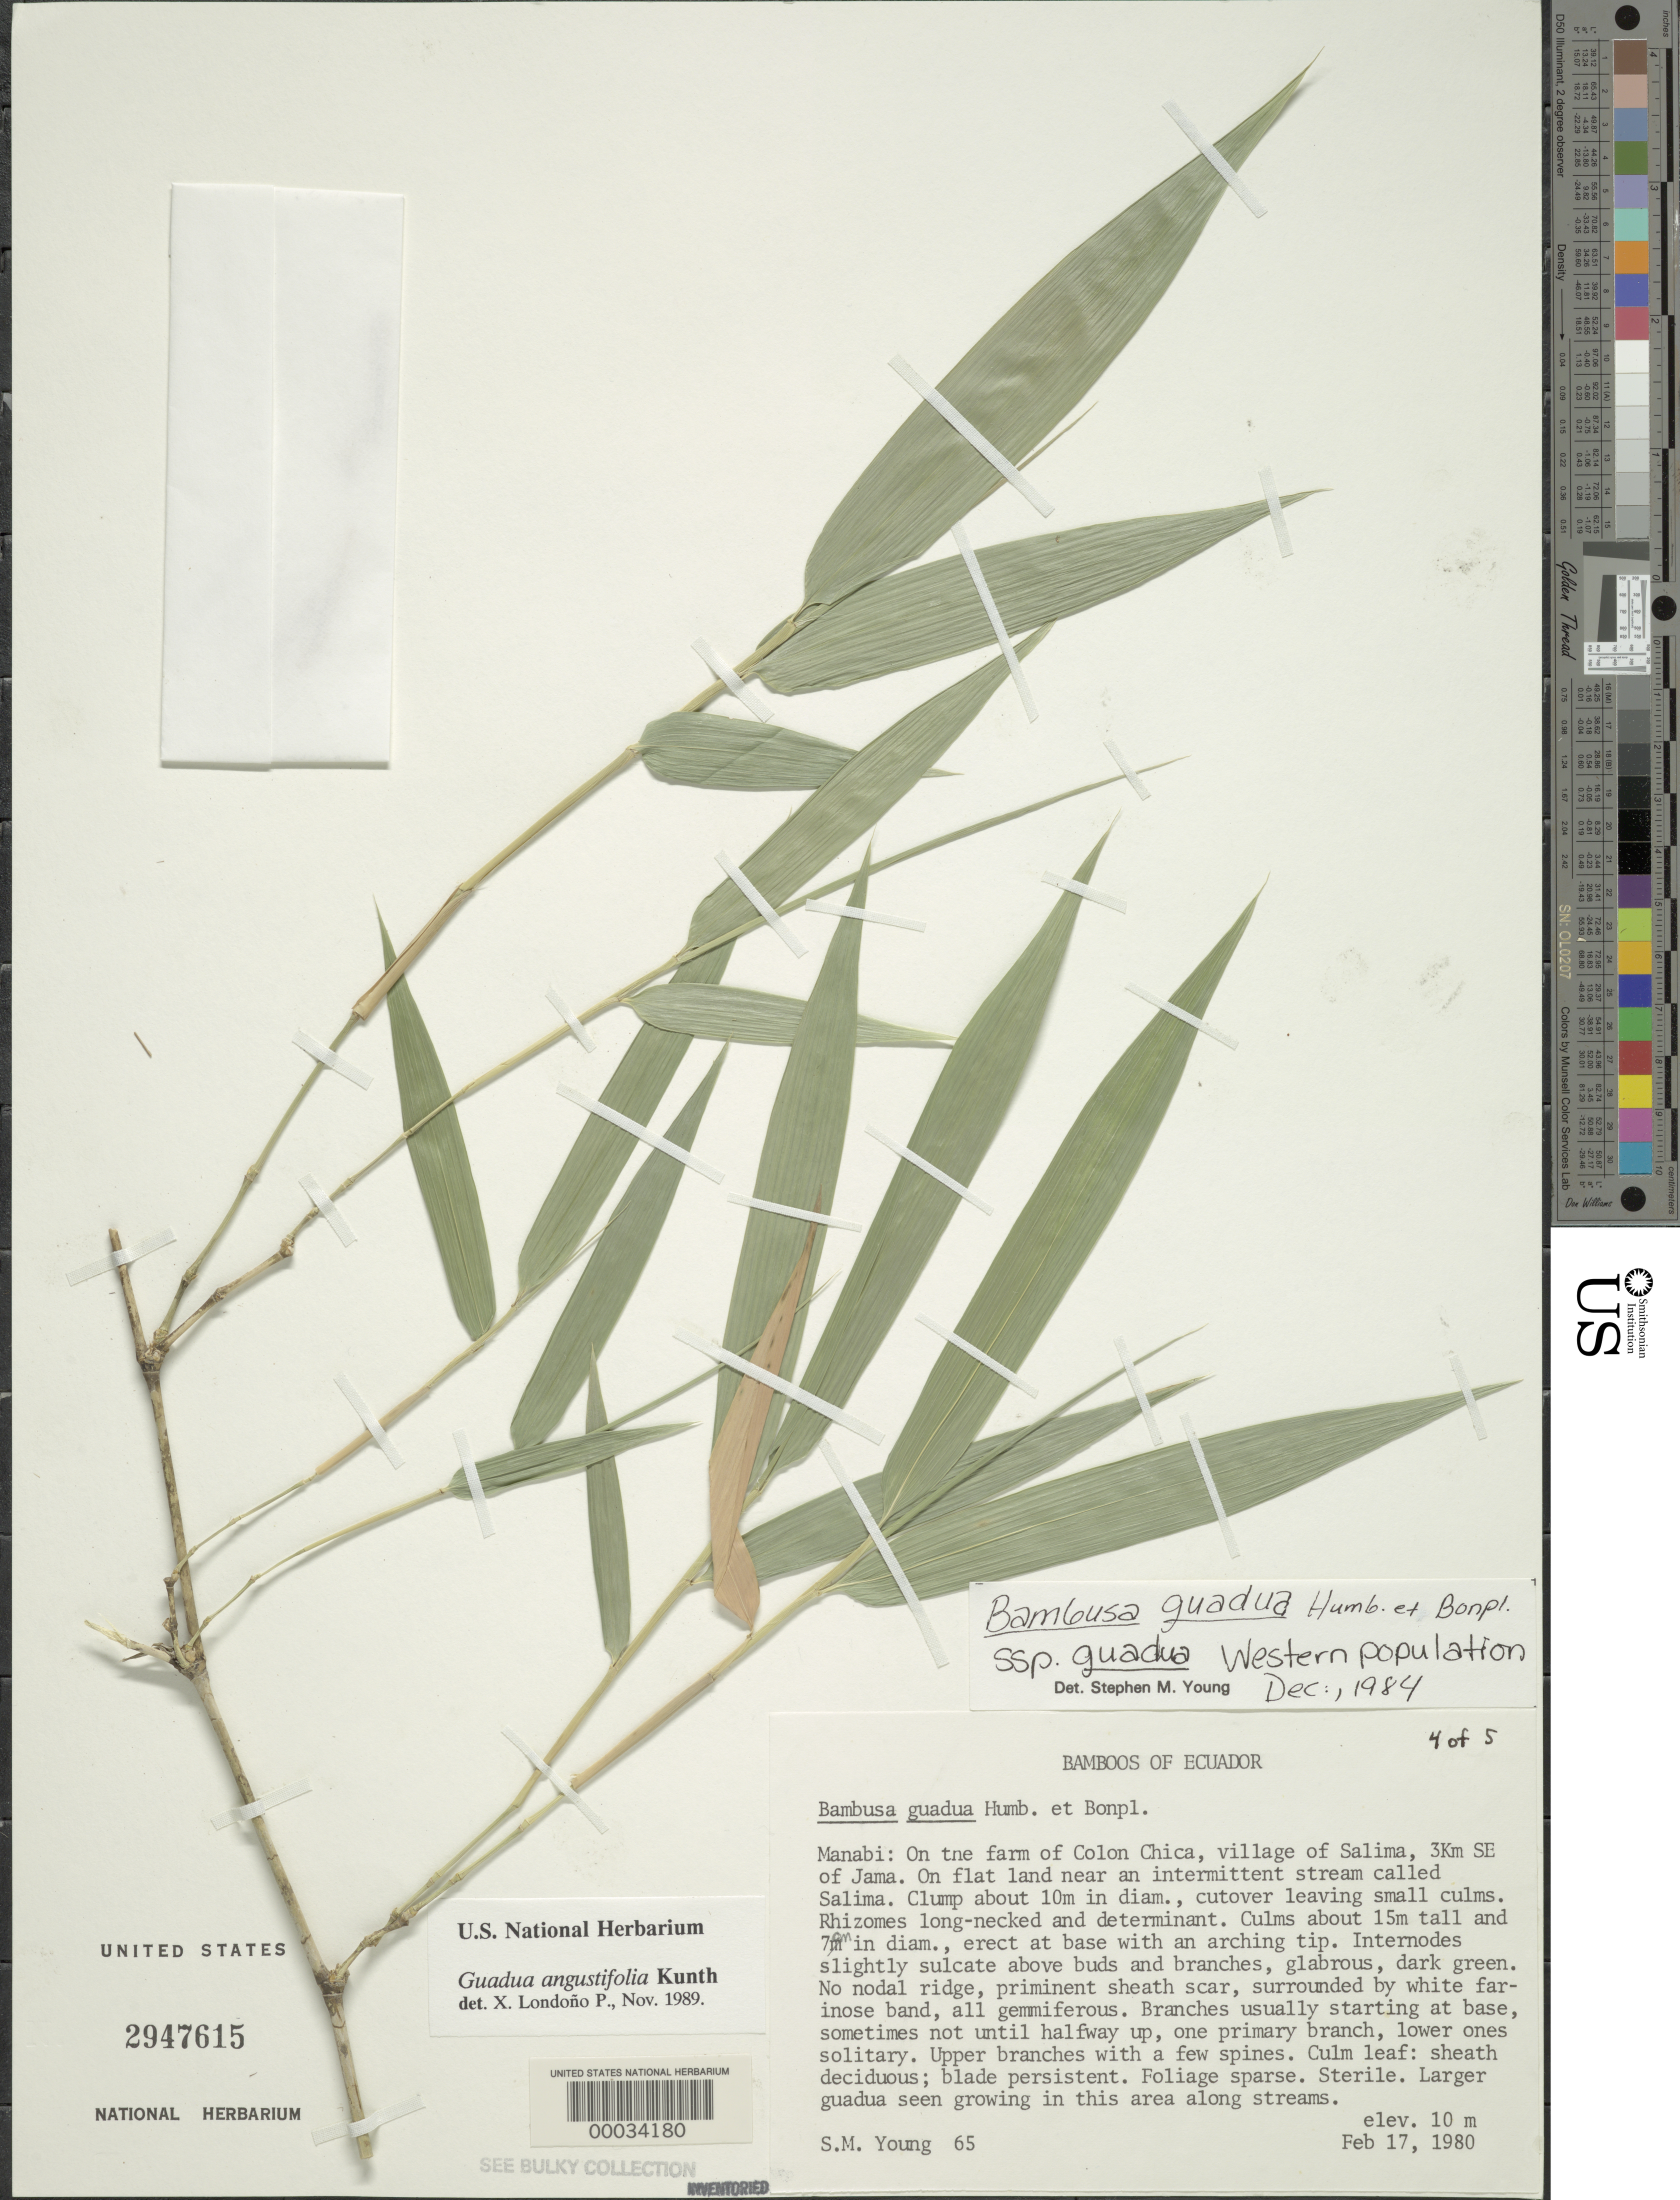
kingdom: Plantae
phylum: Tracheophyta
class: Liliopsida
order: Poales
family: Poaceae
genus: Guadua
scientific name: Guadua angustifolia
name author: Kunth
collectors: S. Young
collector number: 65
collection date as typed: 17 Feb 1980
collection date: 1980-02-17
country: Ecuador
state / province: Manabí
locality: Salima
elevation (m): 10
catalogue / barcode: US 2947615